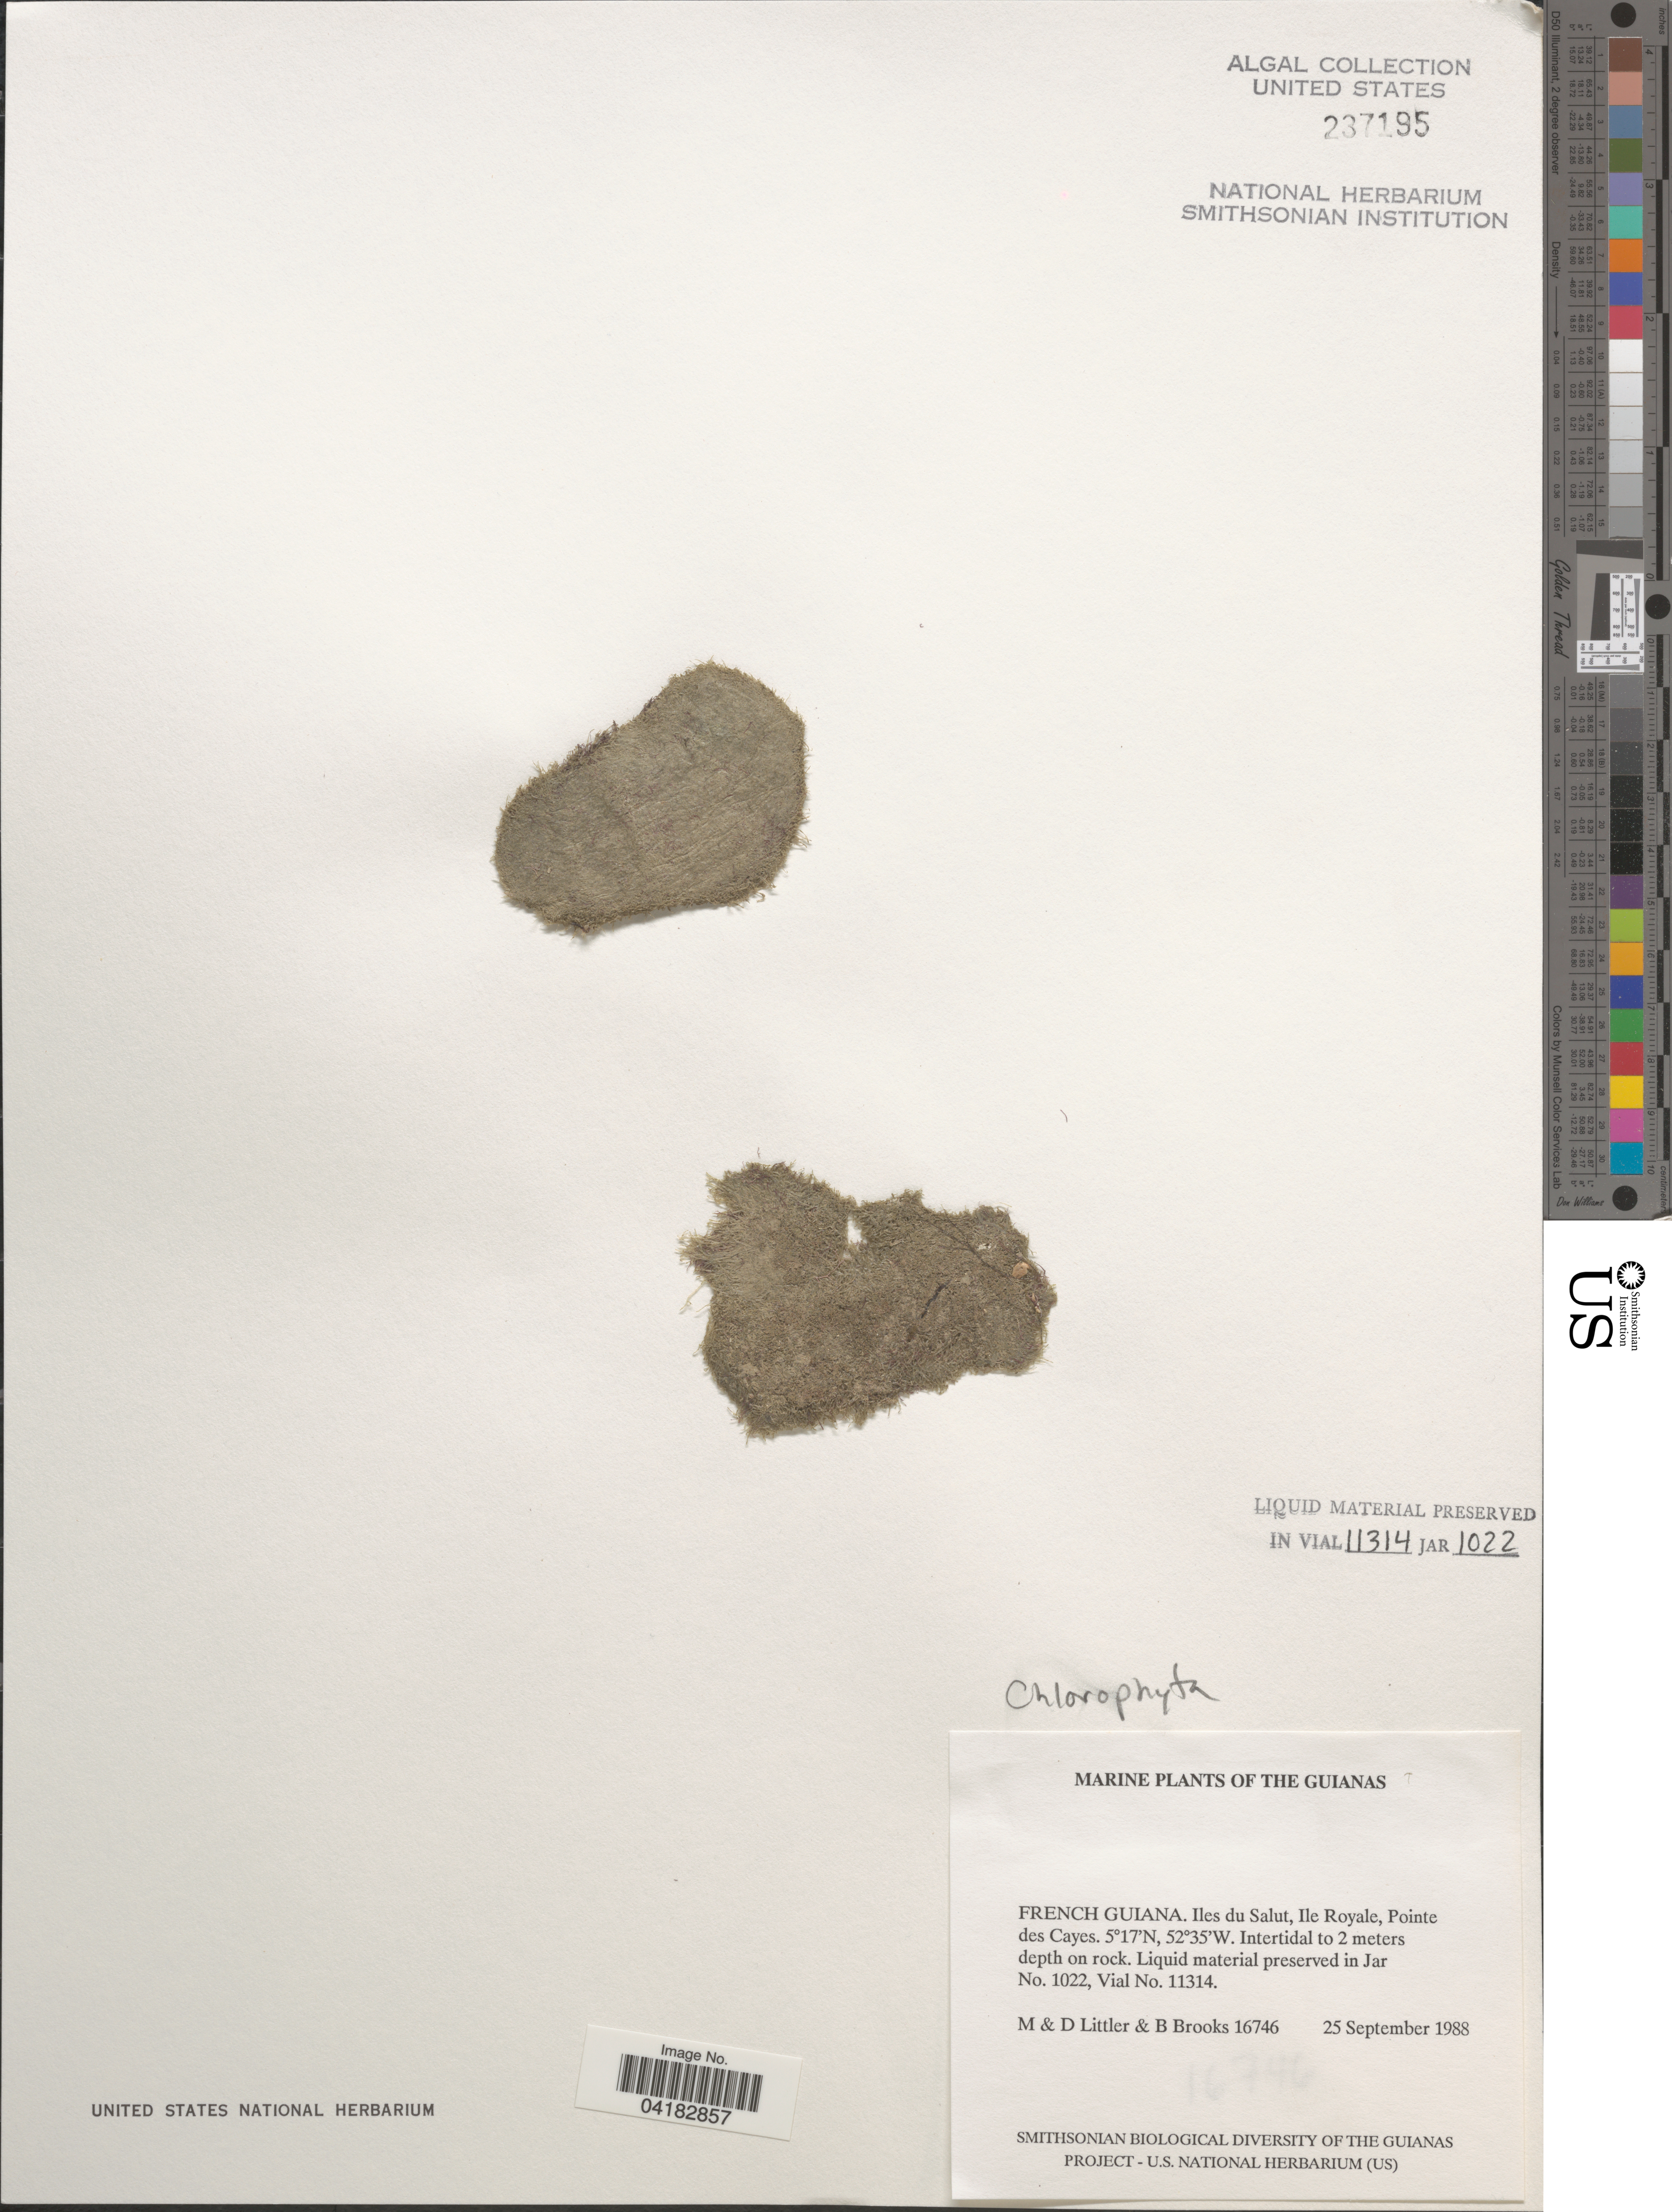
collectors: M. Littler, D. S. Littler & B. Brooks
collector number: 16746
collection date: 1988-09-25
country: French Guiana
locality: Guianas. Iles du Salut, Ile Royale, Pointe des Cayes.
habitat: Intertidal to 2 meters depth on rock.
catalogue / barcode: US 237195